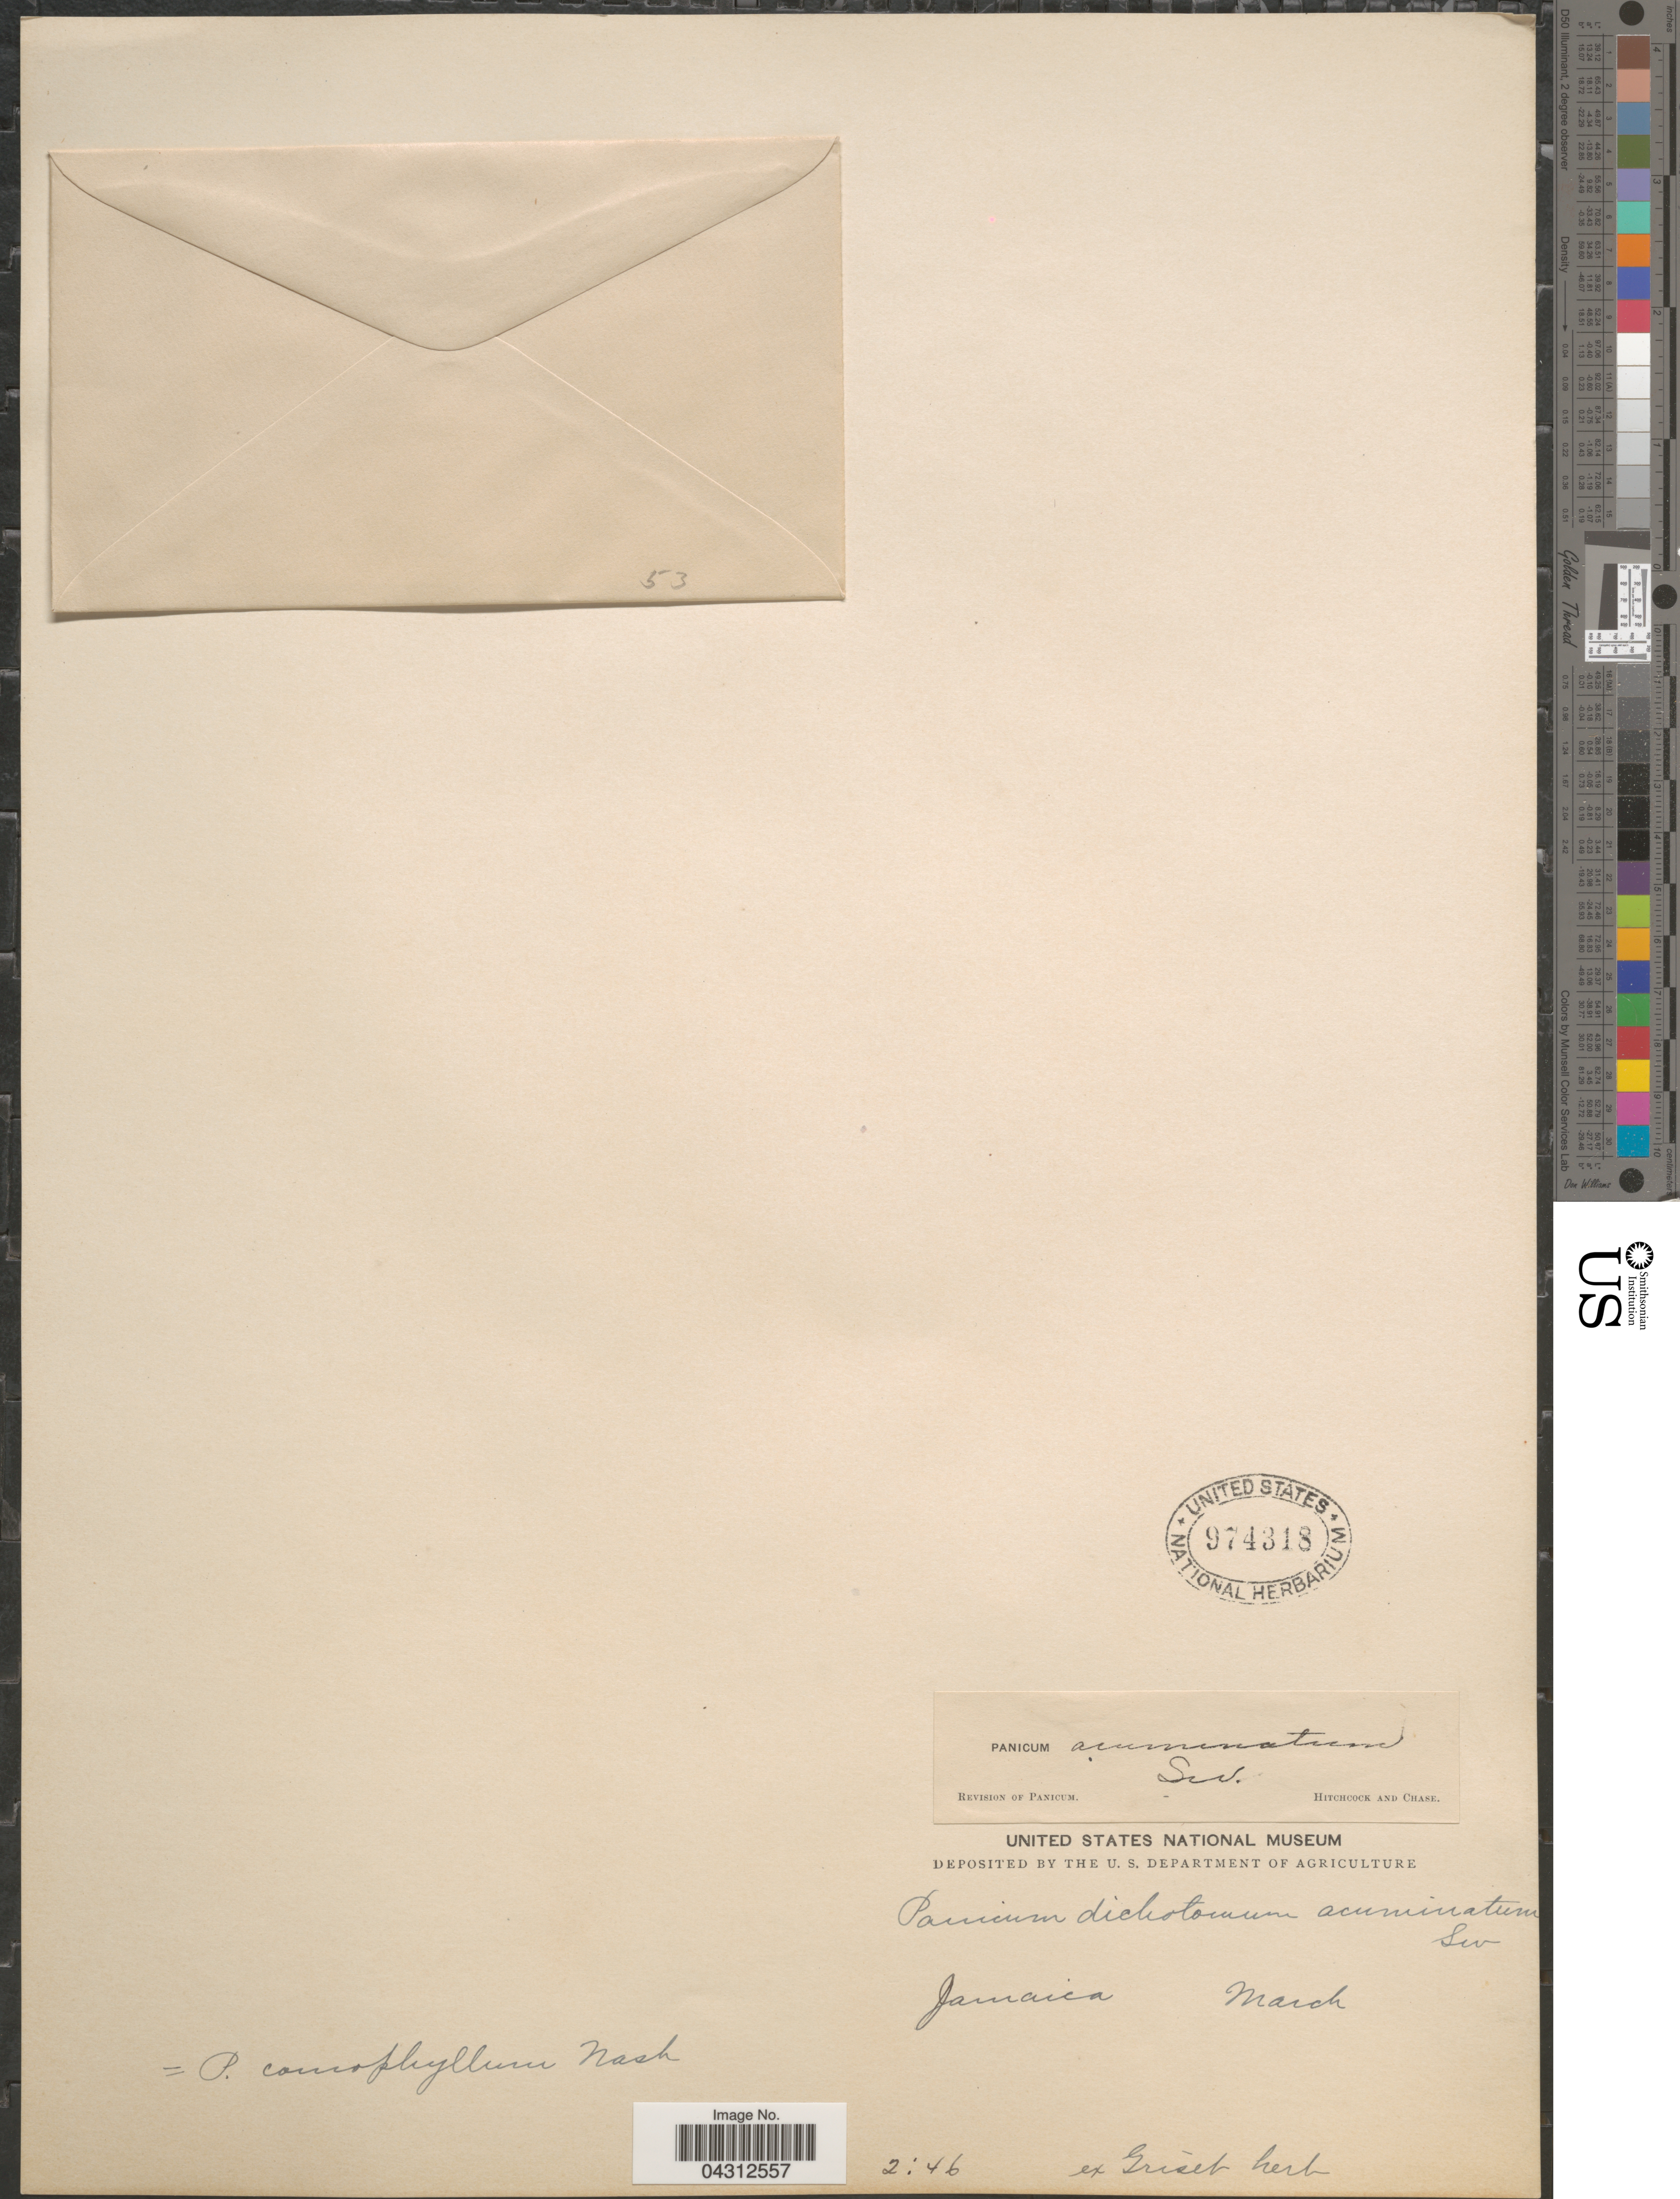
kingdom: Plantae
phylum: Tracheophyta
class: Liliopsida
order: Poales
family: Poaceae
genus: Panicum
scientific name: Panicum acuminatum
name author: Sw.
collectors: Ex herb. Griset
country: Jamaica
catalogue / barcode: US 974318